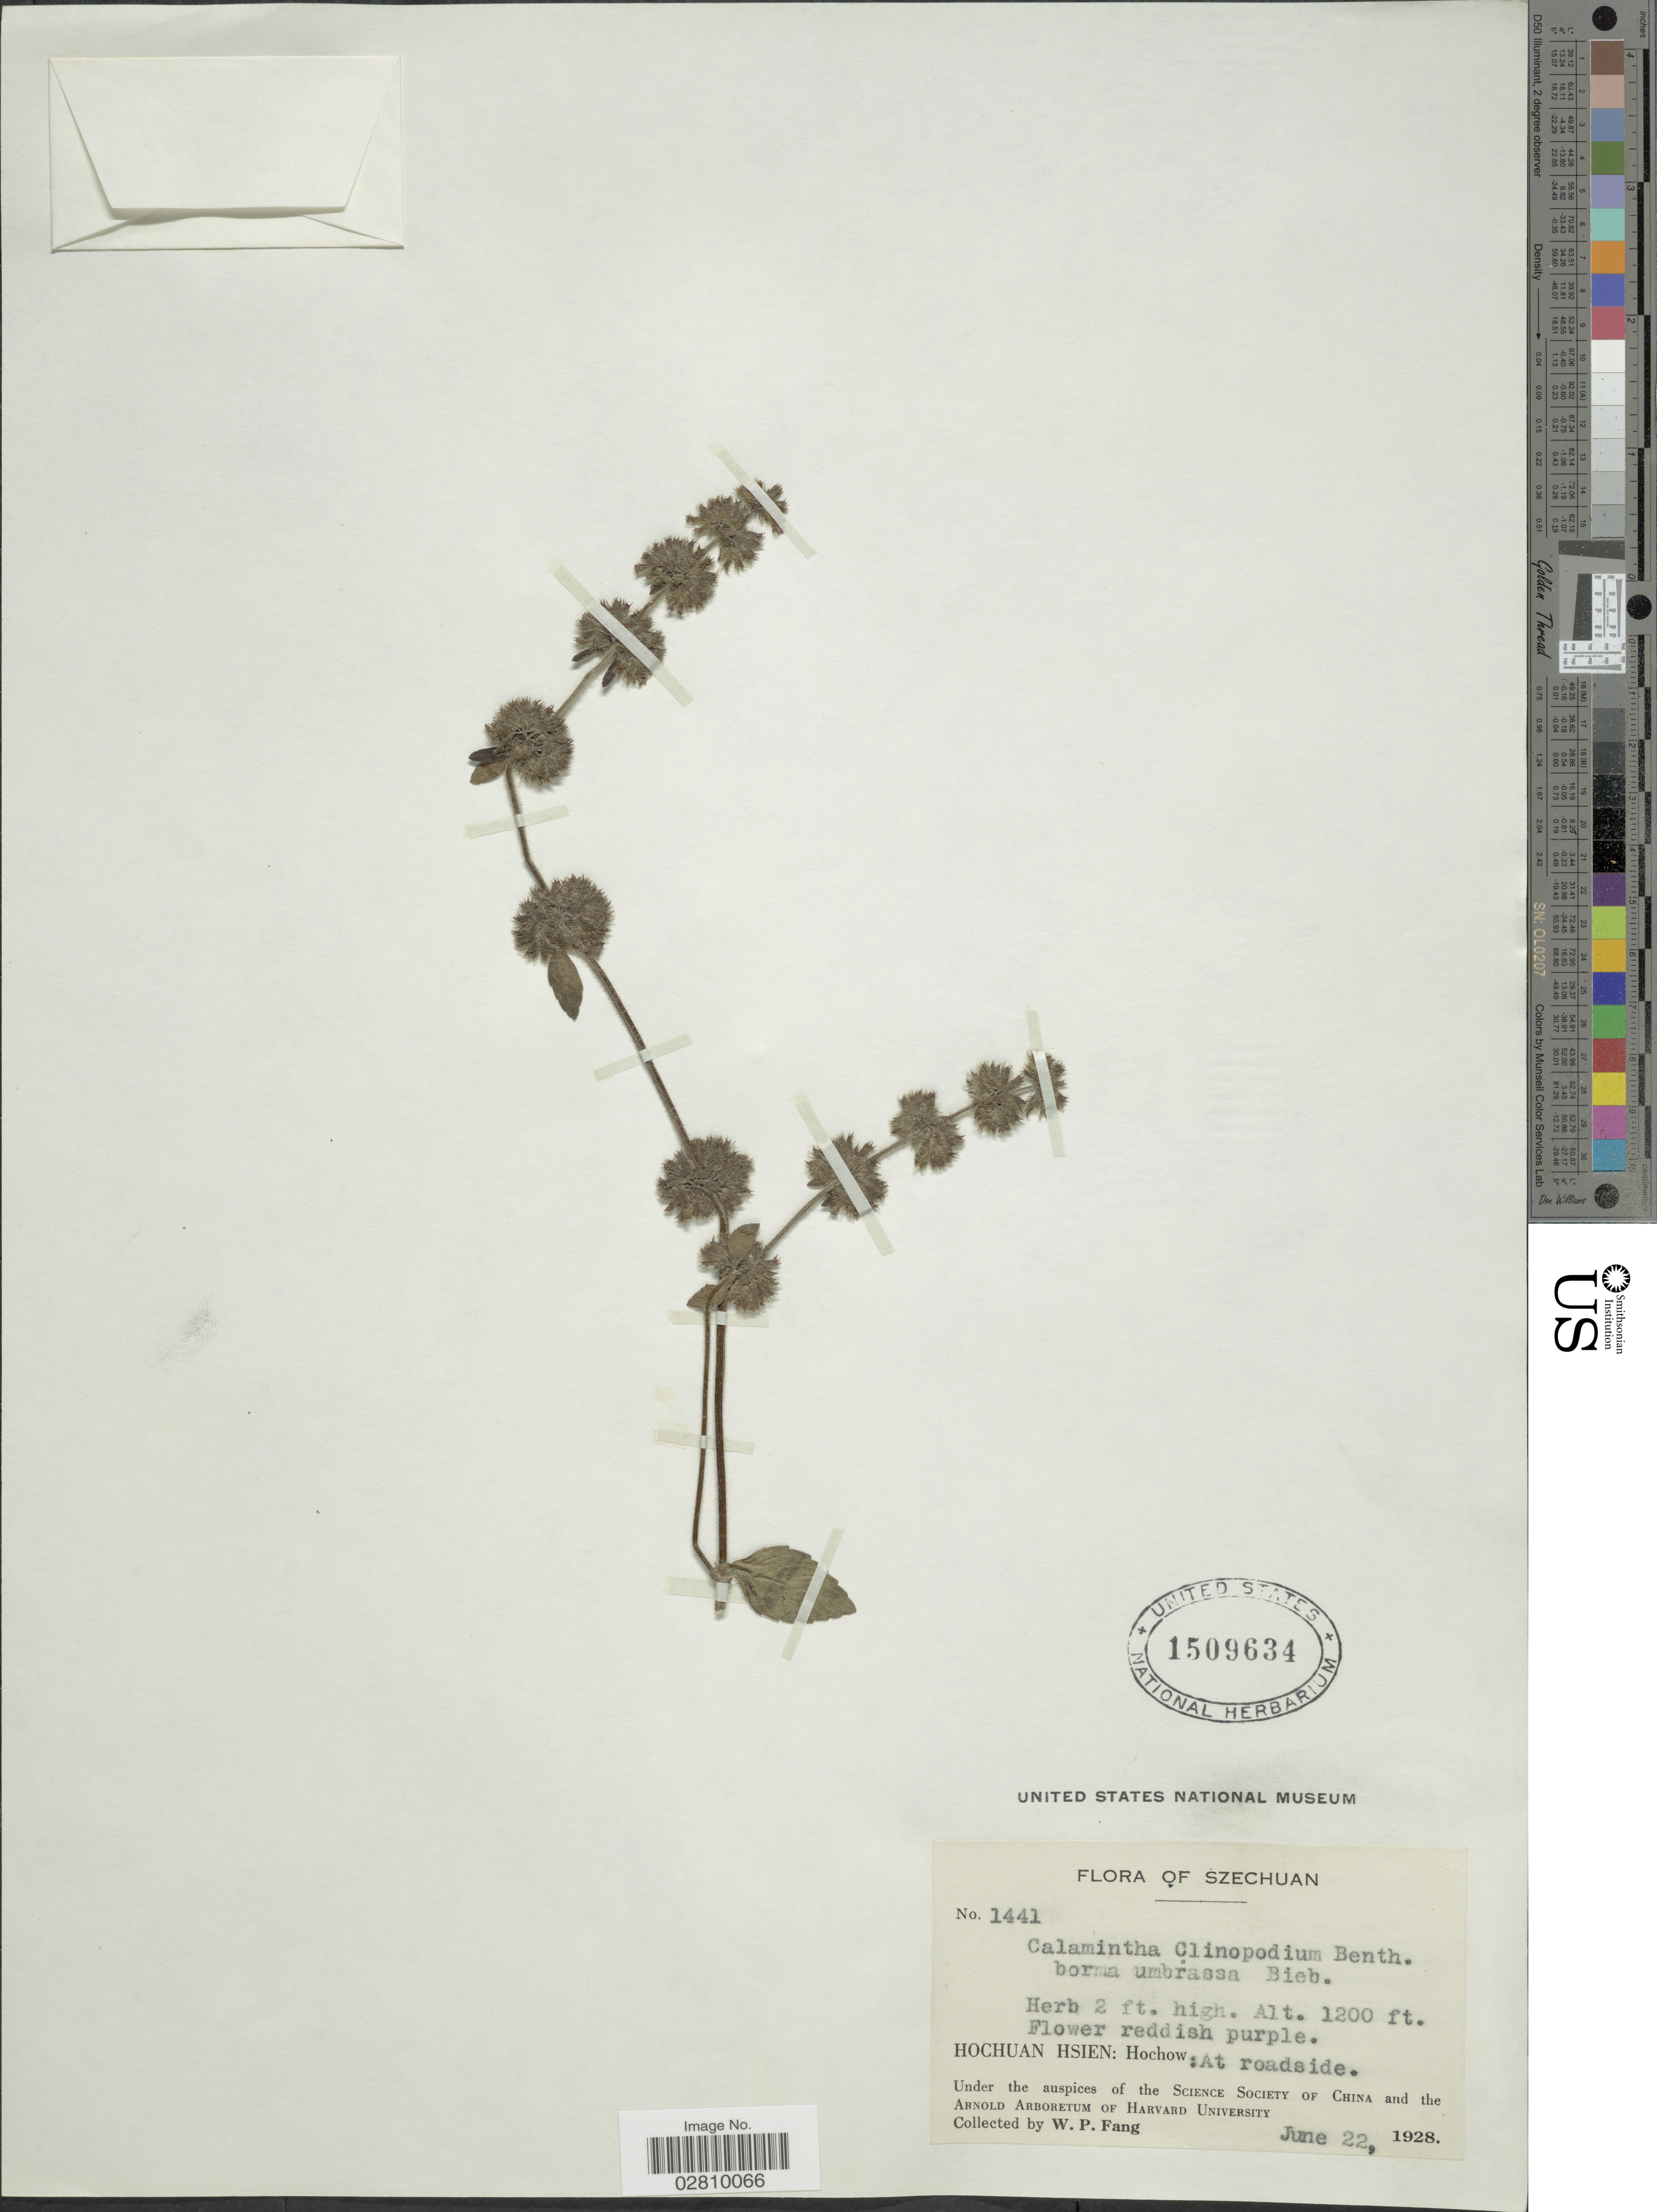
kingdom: Plantae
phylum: Tracheophyta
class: Magnoliopsida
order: Lamiales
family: Lamiaceae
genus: Calamintha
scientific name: Calamintha clinopodium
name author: (Vest) Spenn.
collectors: W. P. Fang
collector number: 1441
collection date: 1928-06-22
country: China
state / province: Sichuan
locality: Szechuan. Hochuan Hsien: Hochow.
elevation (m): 366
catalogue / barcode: US 1509634